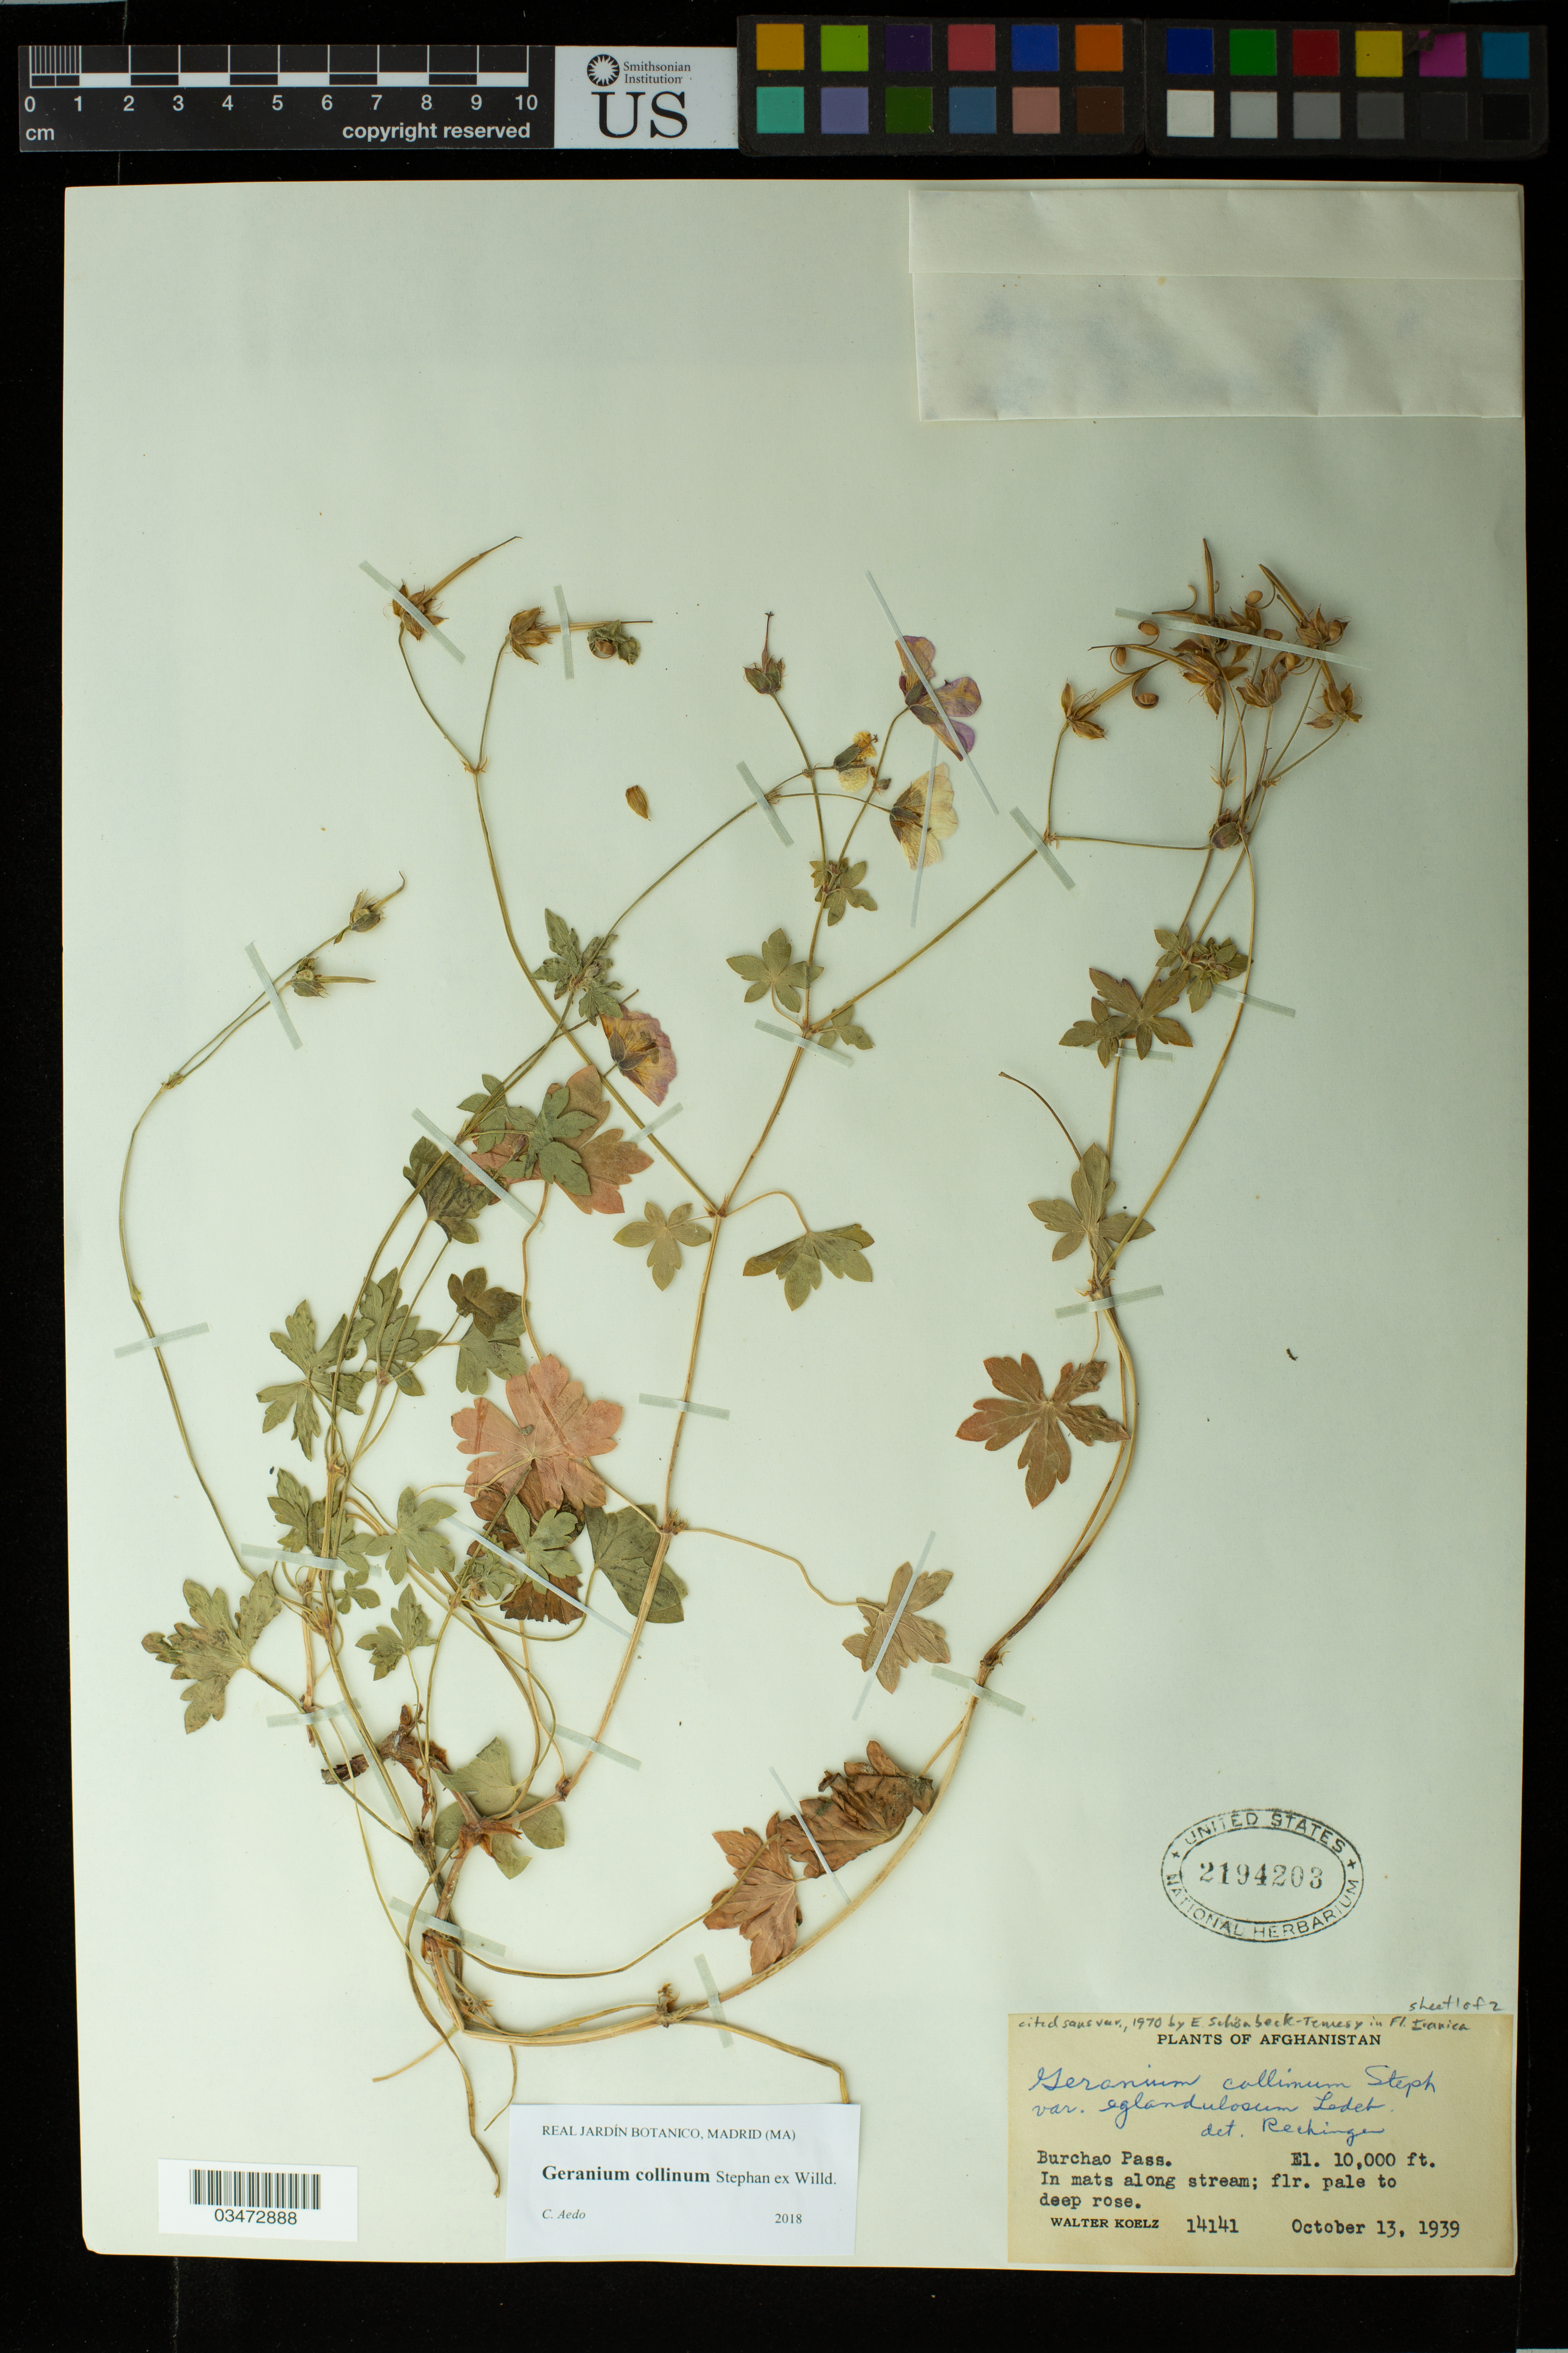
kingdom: Plantae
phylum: Tracheophyta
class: Magnoliopsida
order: Geraniales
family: Geraniaceae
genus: Geranium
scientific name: Geranium collinum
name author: Stephan ex Willd.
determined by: Aedo, C.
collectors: W. N. Koelz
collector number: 14141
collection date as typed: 13 Oct 1939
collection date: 1939-10-13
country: Afghanistan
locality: Burchao Pass; alt. 10000 ft.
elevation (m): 3048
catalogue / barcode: US 2194203